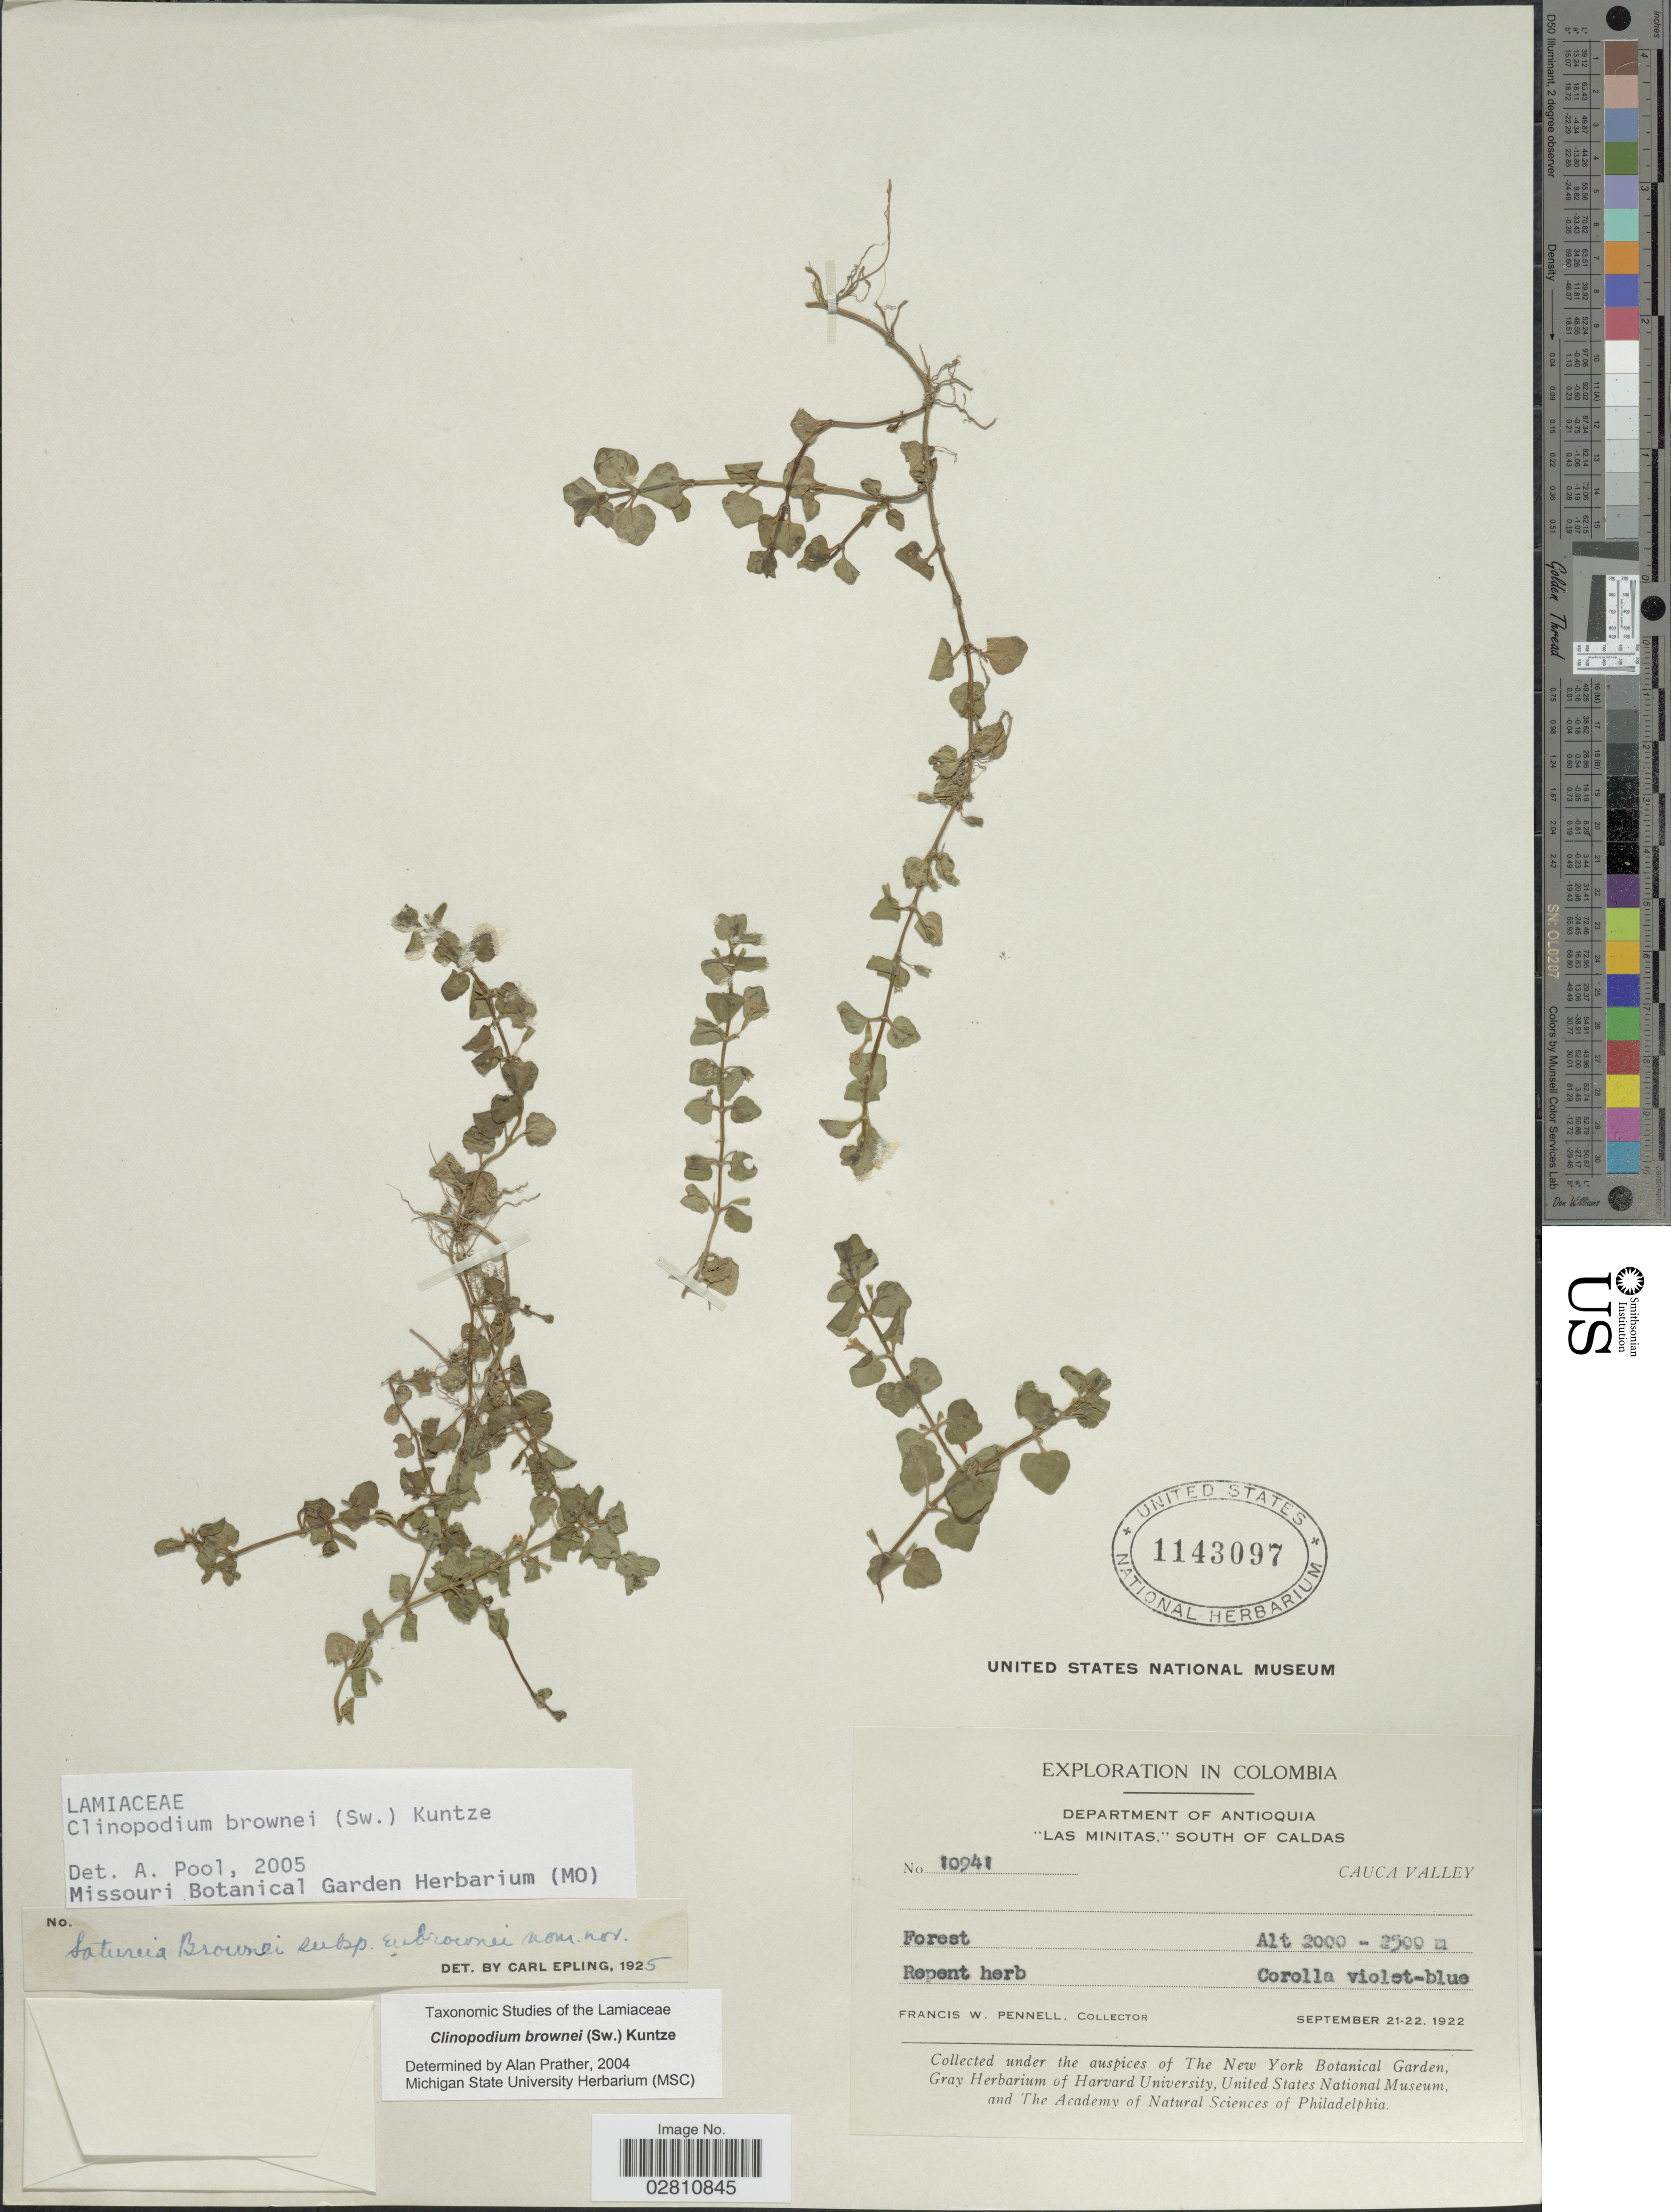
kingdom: Plantae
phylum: Tracheophyta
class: Magnoliopsida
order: Lamiales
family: Lamiaceae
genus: Clinopodium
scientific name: Clinopodium brownei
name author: (Sw.) Kuntze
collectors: F. W. Pennell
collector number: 10941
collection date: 1922-09-21/1922-09-22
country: Colombia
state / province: Antioquia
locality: Department of Antioquia, "Las Mintas, " South of Caldas, Cauca Valley.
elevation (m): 2000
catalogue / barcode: US 1143097